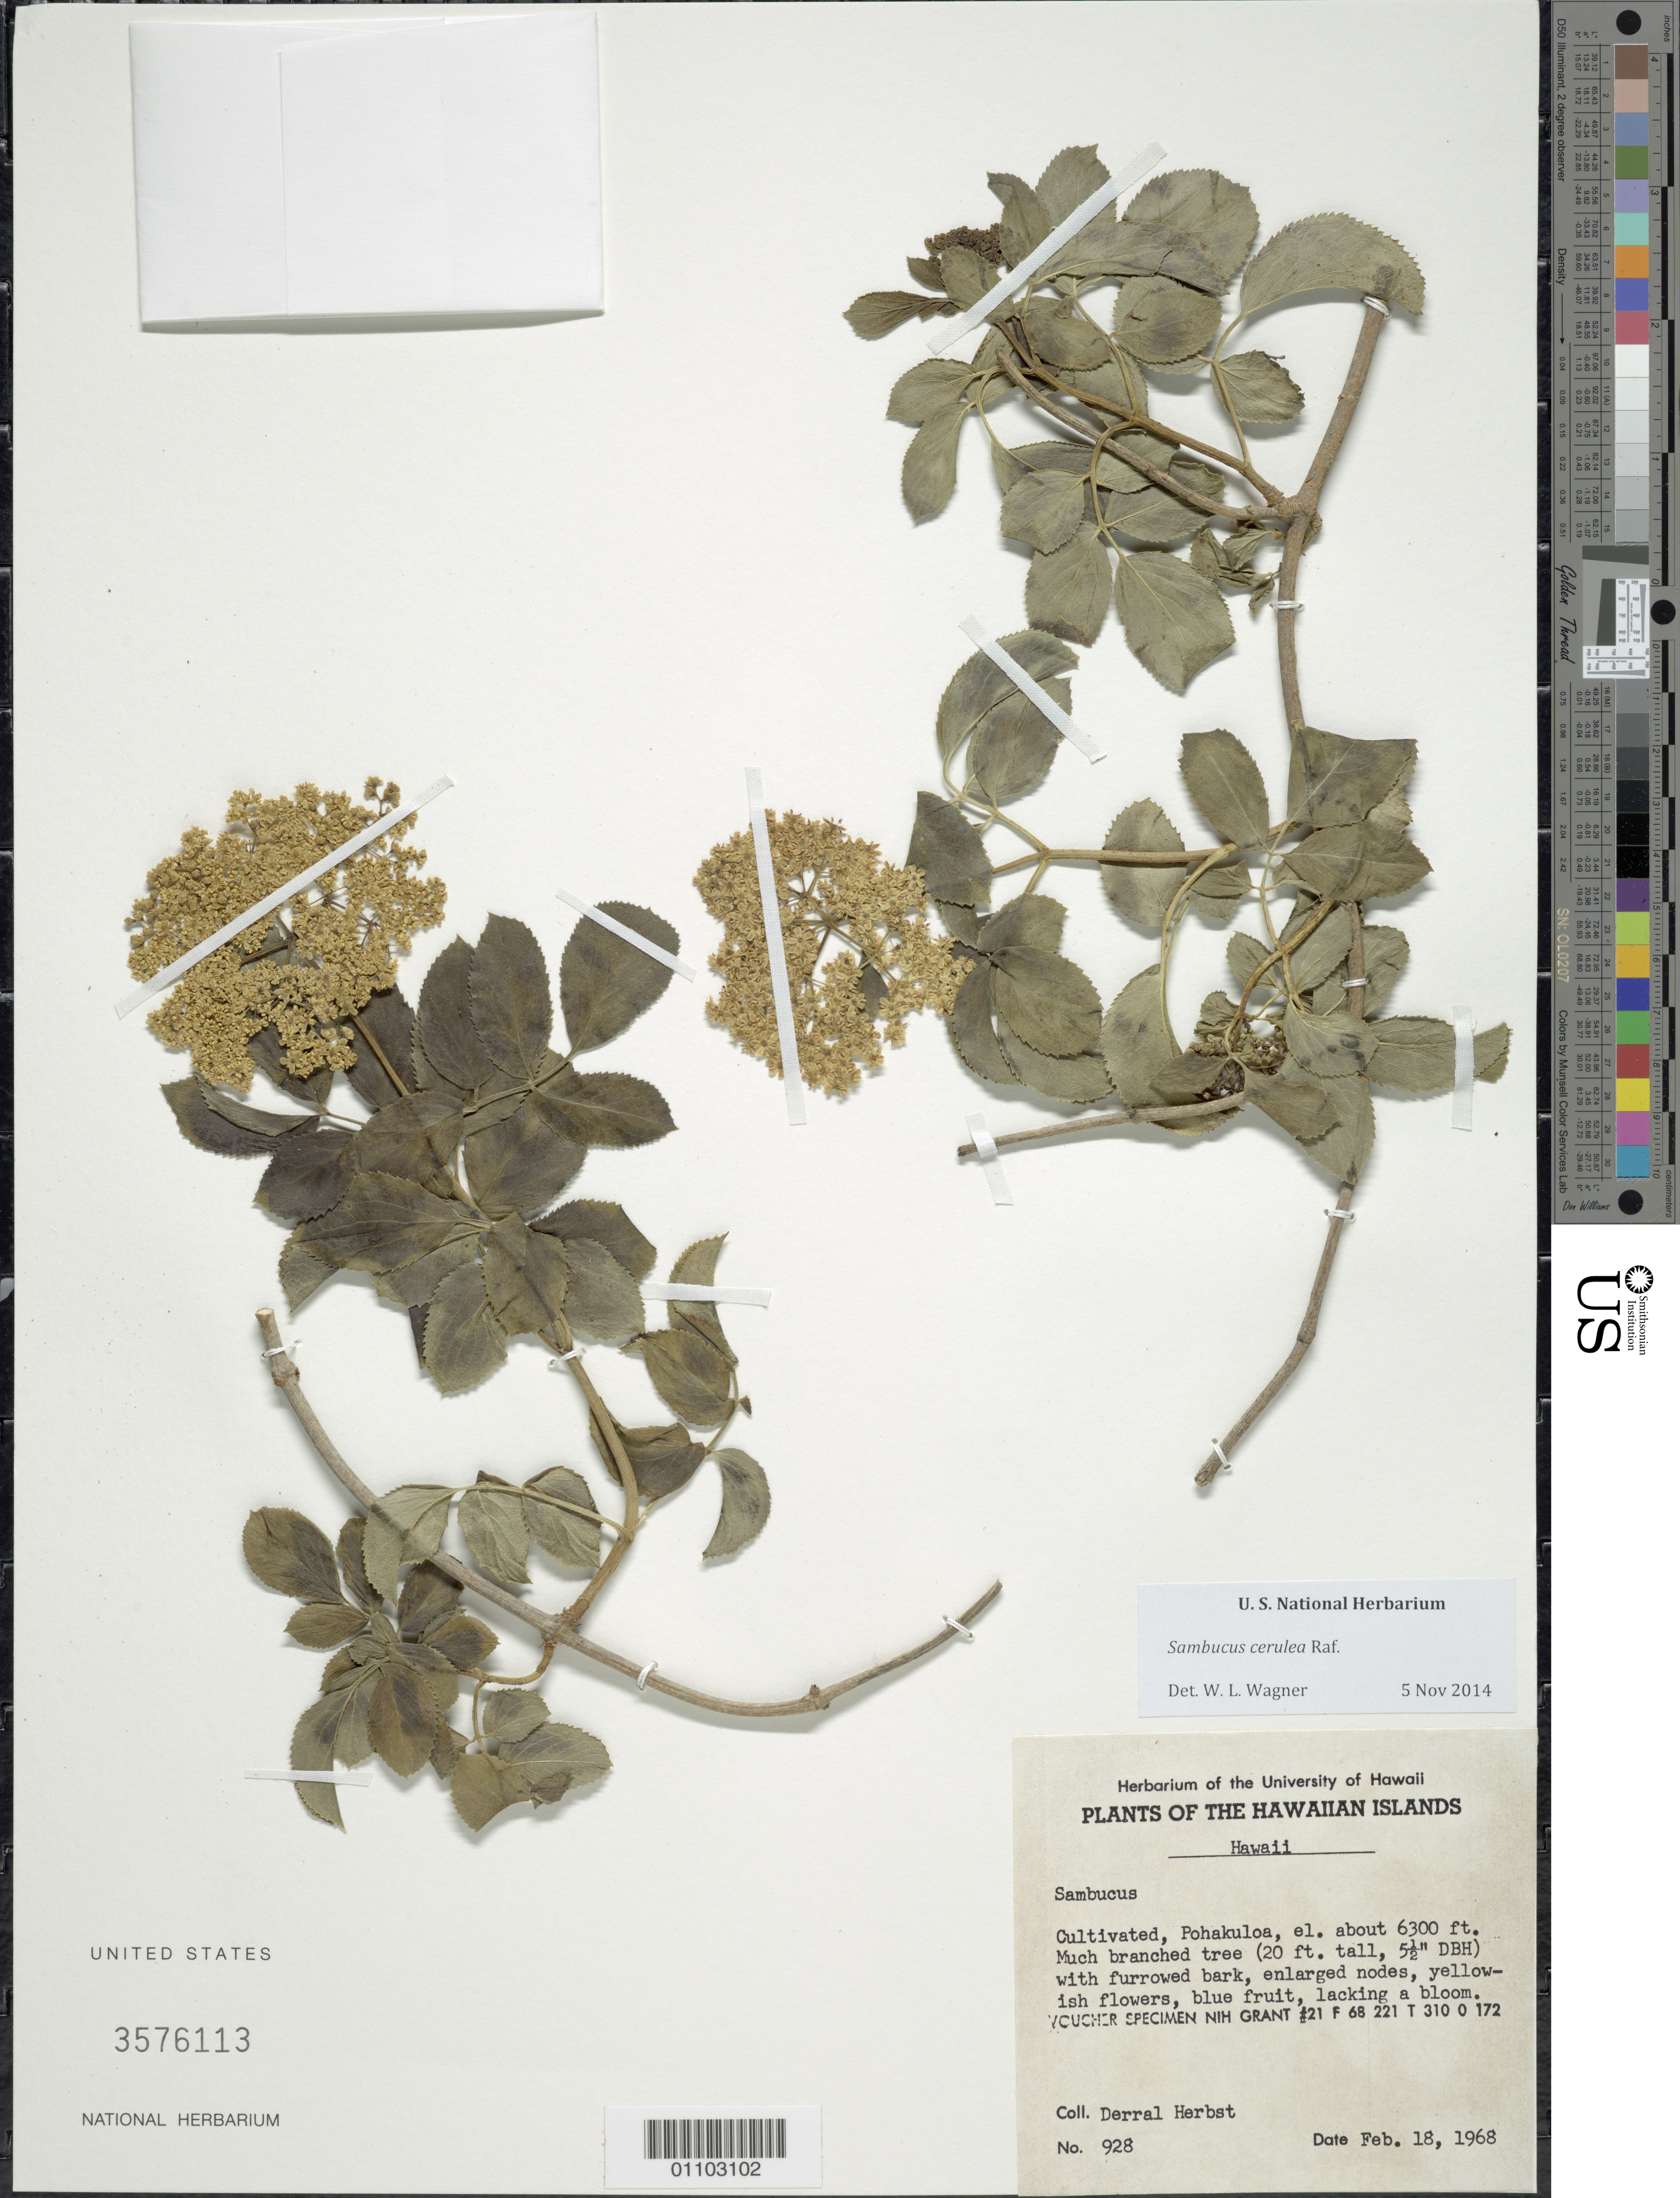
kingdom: Plantae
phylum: Tracheophyta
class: Magnoliopsida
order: Dipsacales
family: Viburnaceae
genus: Sambucus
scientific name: Sambucus cerulea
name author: Raf.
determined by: Wagner, W. L., (BOT), Smithsonian Institution - National Museum of Natural History (UNITED STATES)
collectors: D. R. Herbst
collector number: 928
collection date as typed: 18 Feb 1968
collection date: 1968-02-18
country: United States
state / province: Hawaii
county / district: Hawaii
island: Hawaii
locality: Pohakuloa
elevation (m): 1920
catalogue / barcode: US 3576113